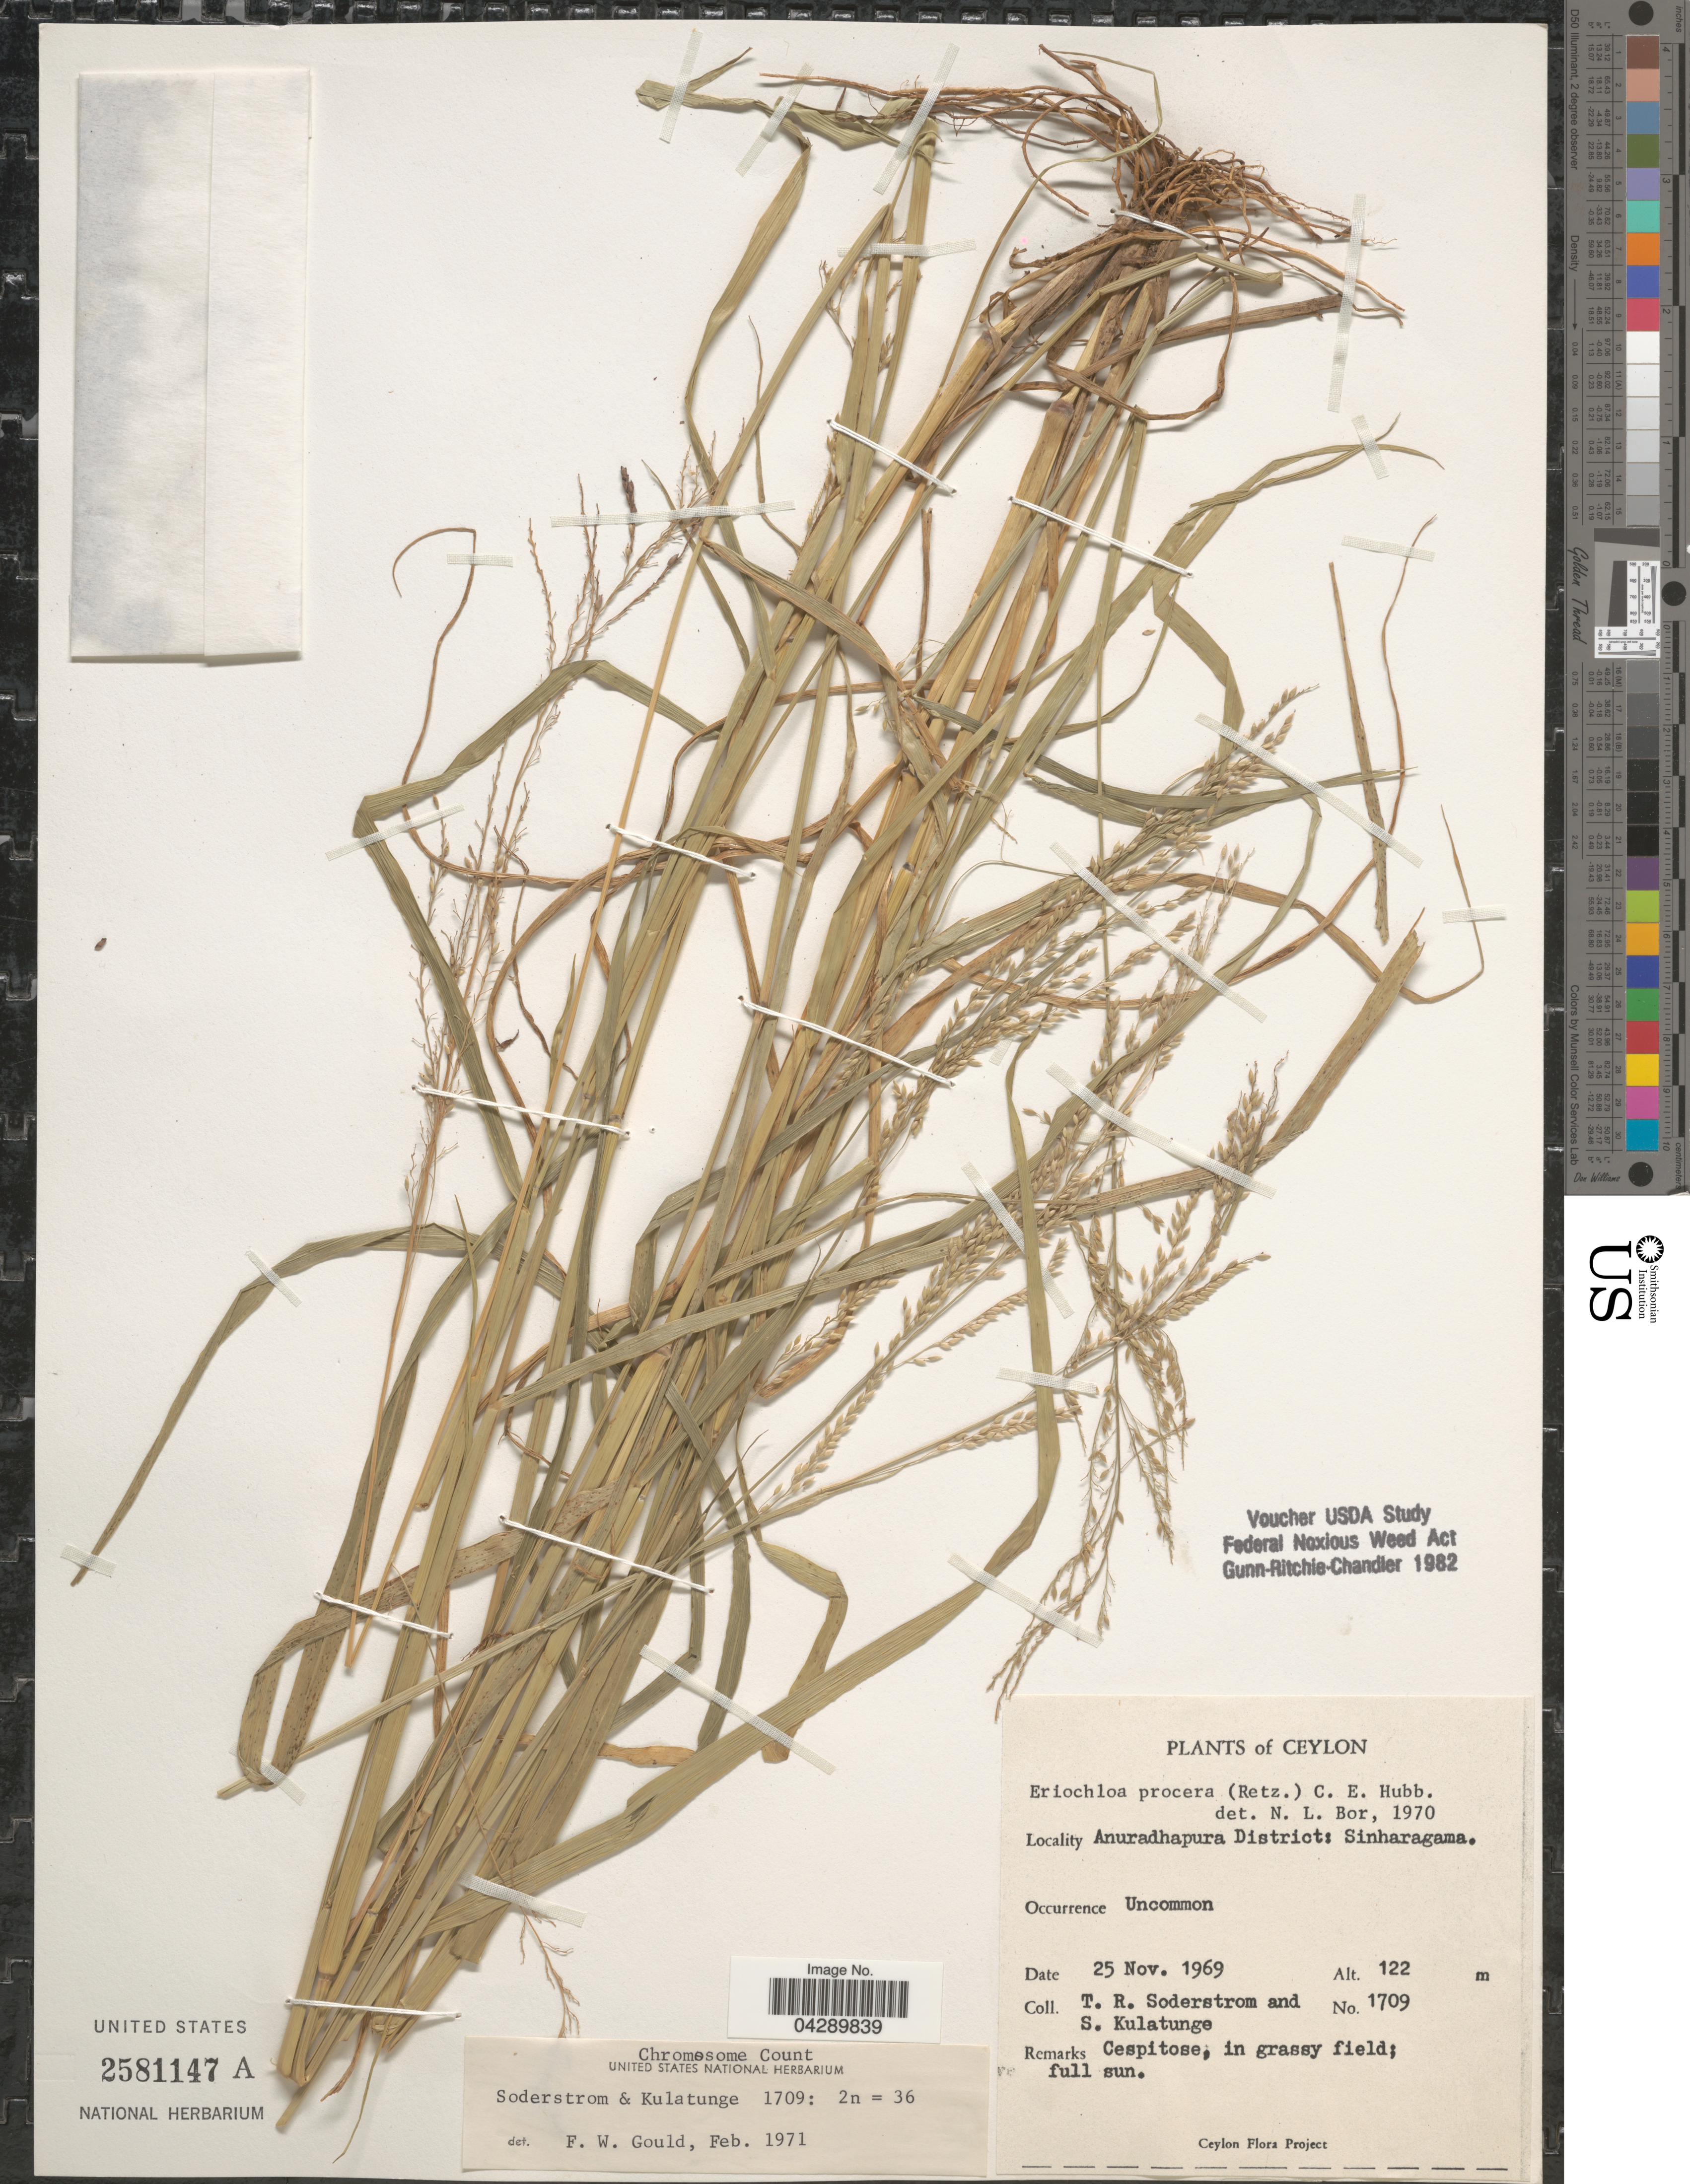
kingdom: Plantae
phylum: Tracheophyta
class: Liliopsida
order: Poales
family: Poaceae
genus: Eriochloa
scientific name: Eriochloa procera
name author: (Retz.) C.E. Hubb.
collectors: T. R. Soderstrom & S. Kulatunge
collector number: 1709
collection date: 1969-11-25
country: Sri Lanka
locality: Ceylon. Anuradhapura District: Sinharagama.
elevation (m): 122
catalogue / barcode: US 2581147A